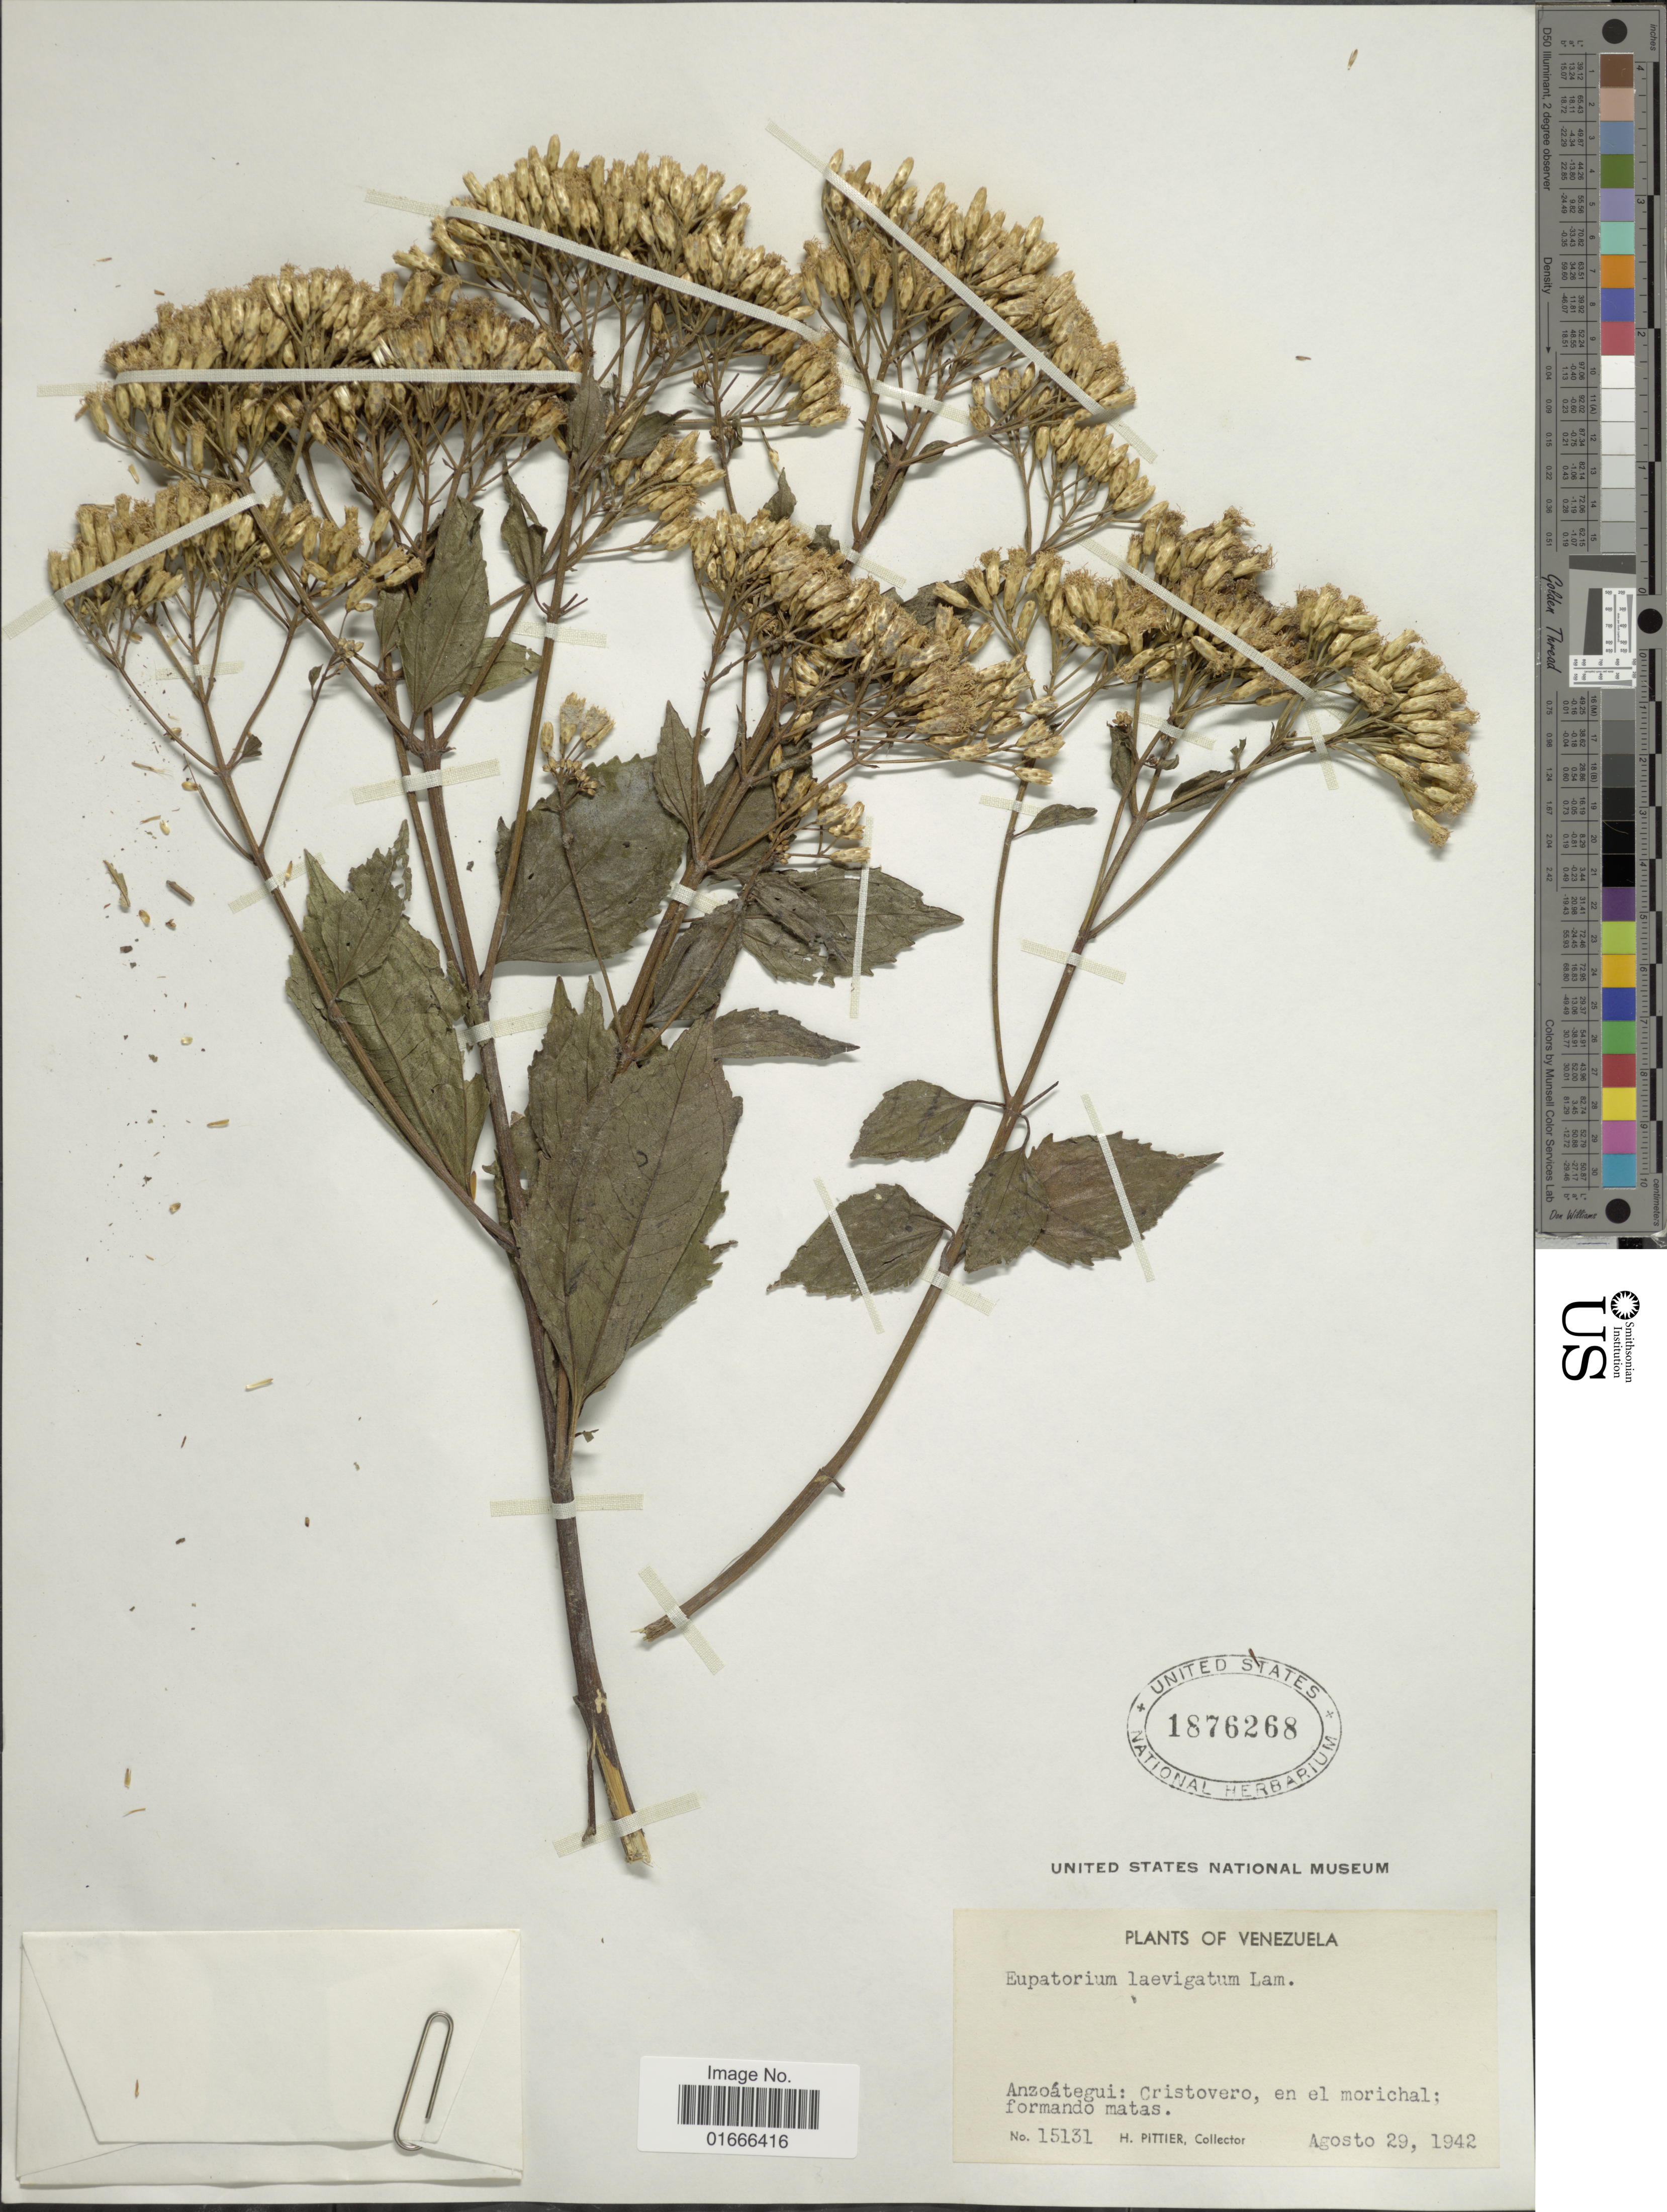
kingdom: Plantae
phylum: Tracheophyta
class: Magnoliopsida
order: Asterales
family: Asteraceae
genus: Chromolaena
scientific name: Chromolaena laevigata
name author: (Lam.) R.M. King & H. Rob.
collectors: H. F. Pittier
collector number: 15131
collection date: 1942-08-29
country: Venezuela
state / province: Anzoategui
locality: Cristovero, en el morichal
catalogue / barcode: US 1876268